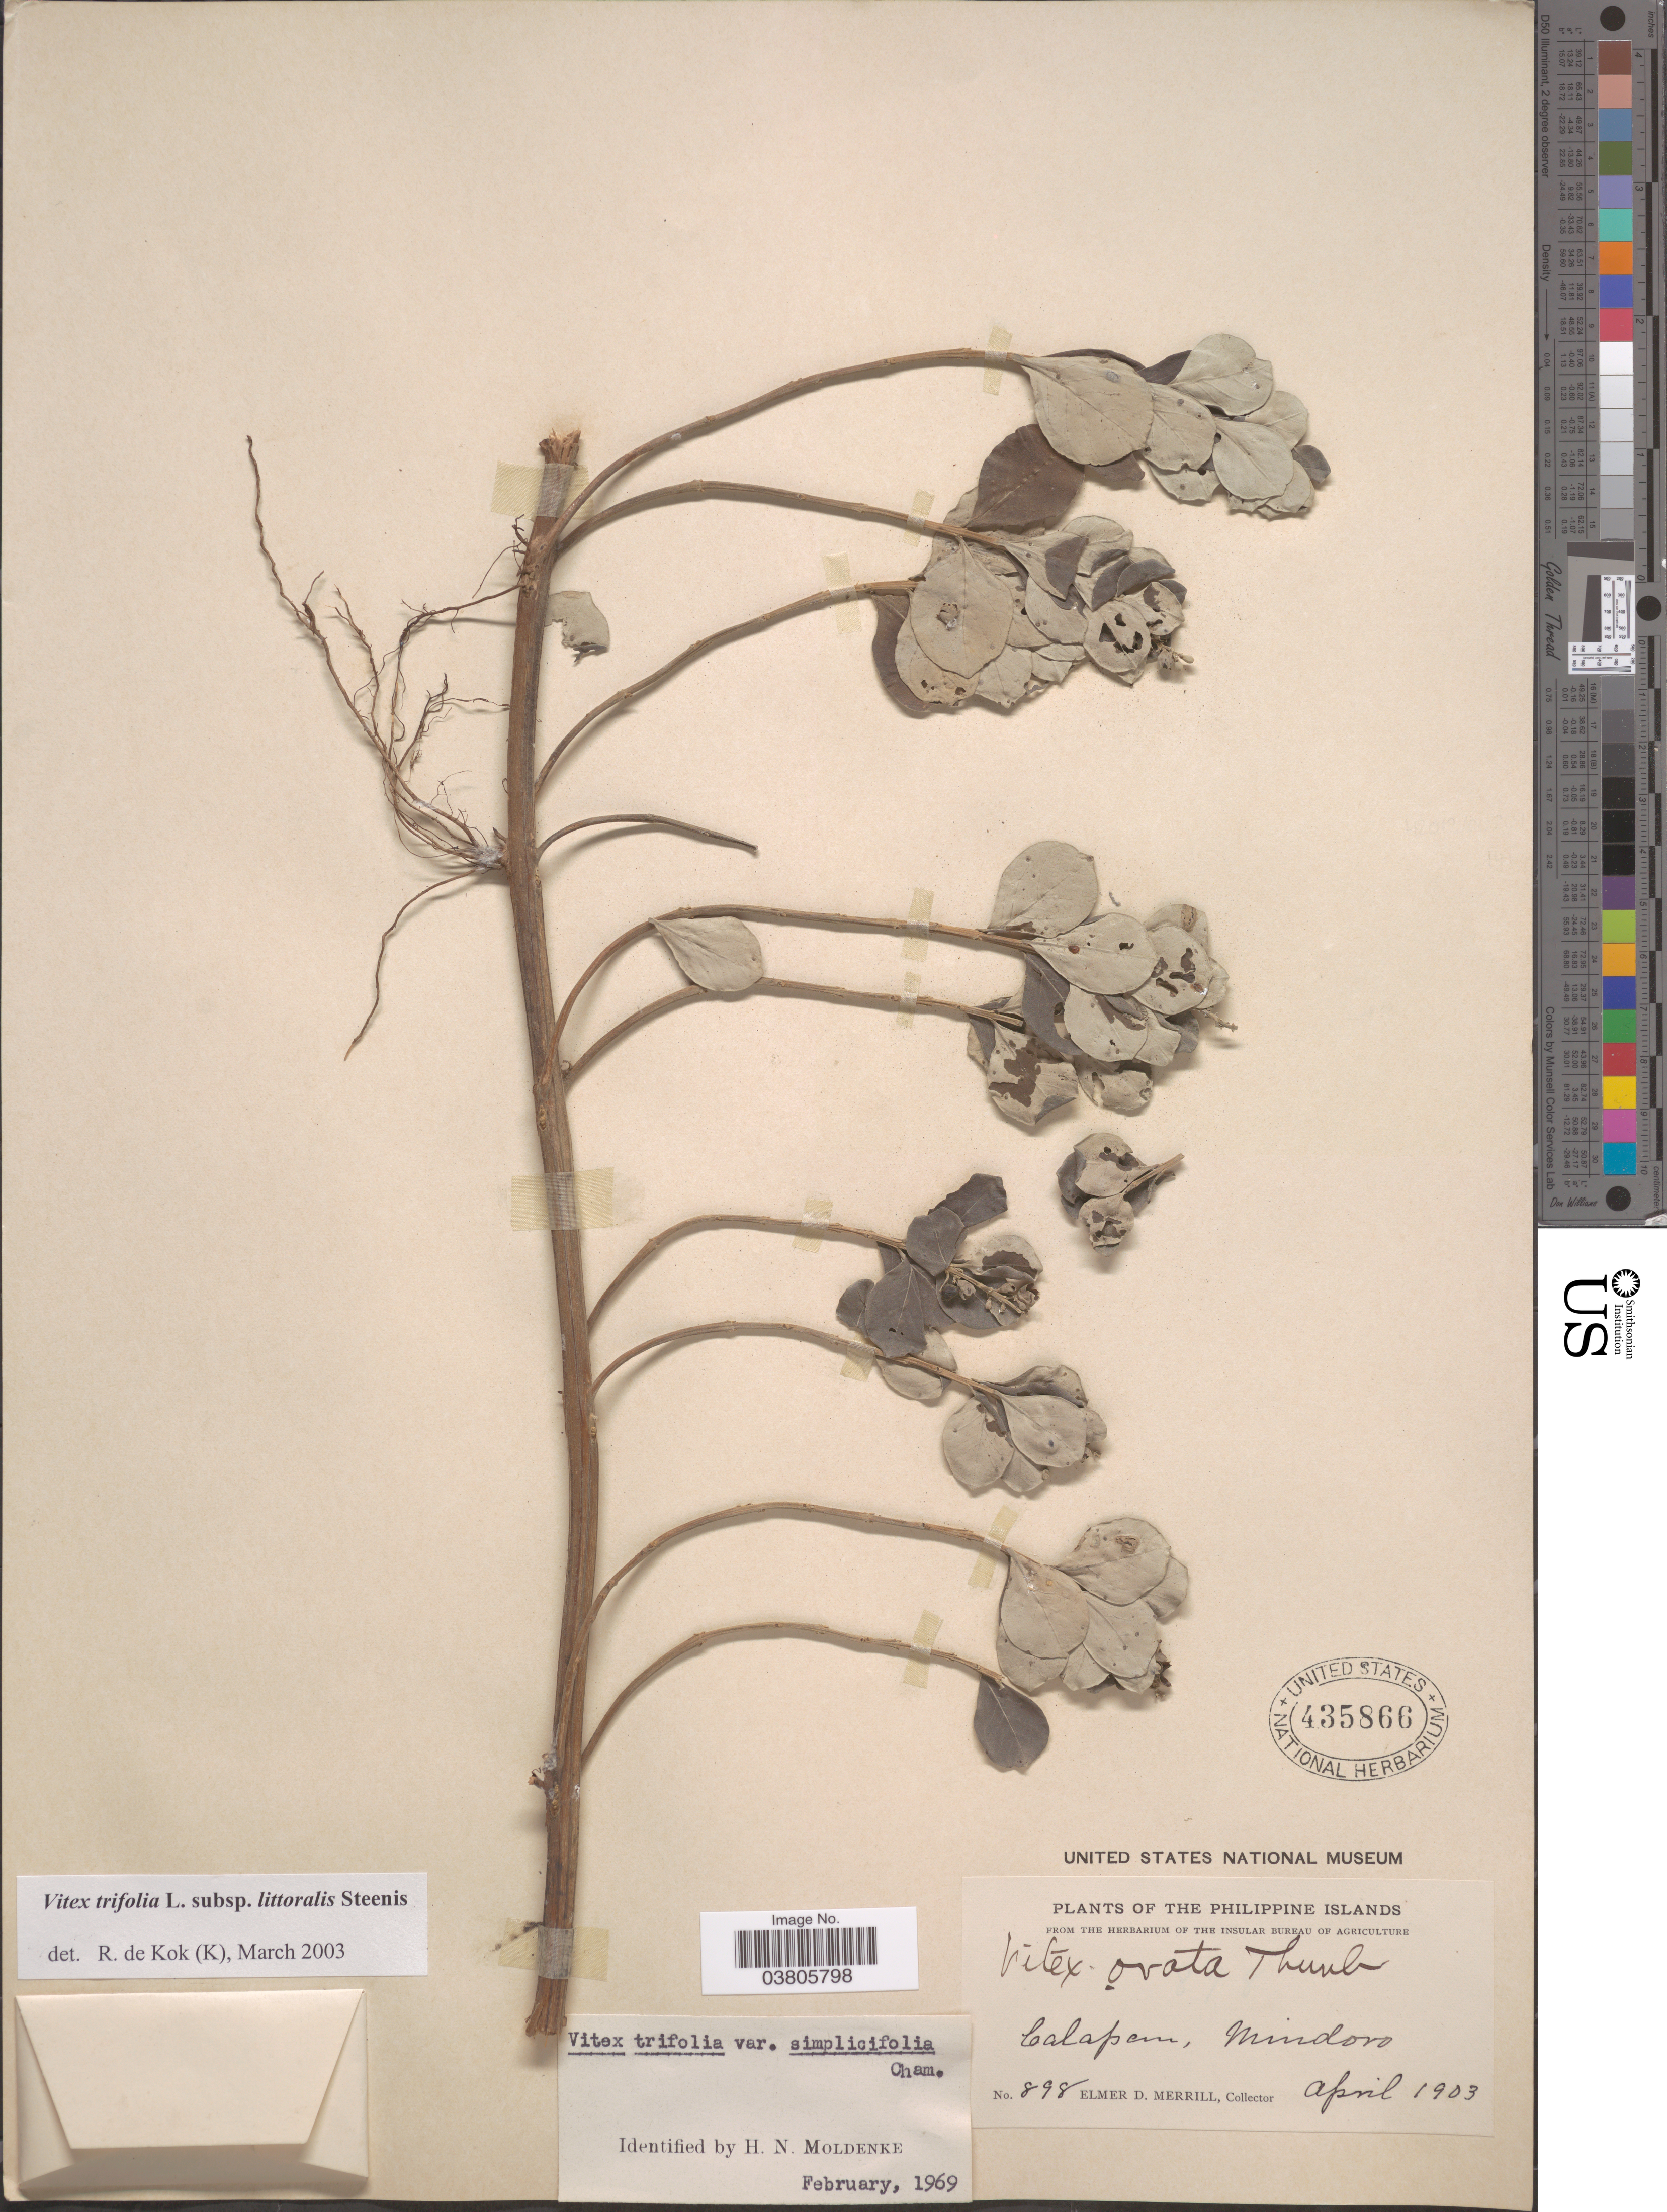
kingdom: Plantae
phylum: Tracheophyta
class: Magnoliopsida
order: Lamiales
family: Lamiaceae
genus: Vitex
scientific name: Vitex trifolia subsp. litoralis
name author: Steenis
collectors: E. D. Merrill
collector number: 898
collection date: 1903-04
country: Philippines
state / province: Mimaropa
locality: Philippine Islands. Calapan, Mindoro.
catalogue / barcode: US 435866